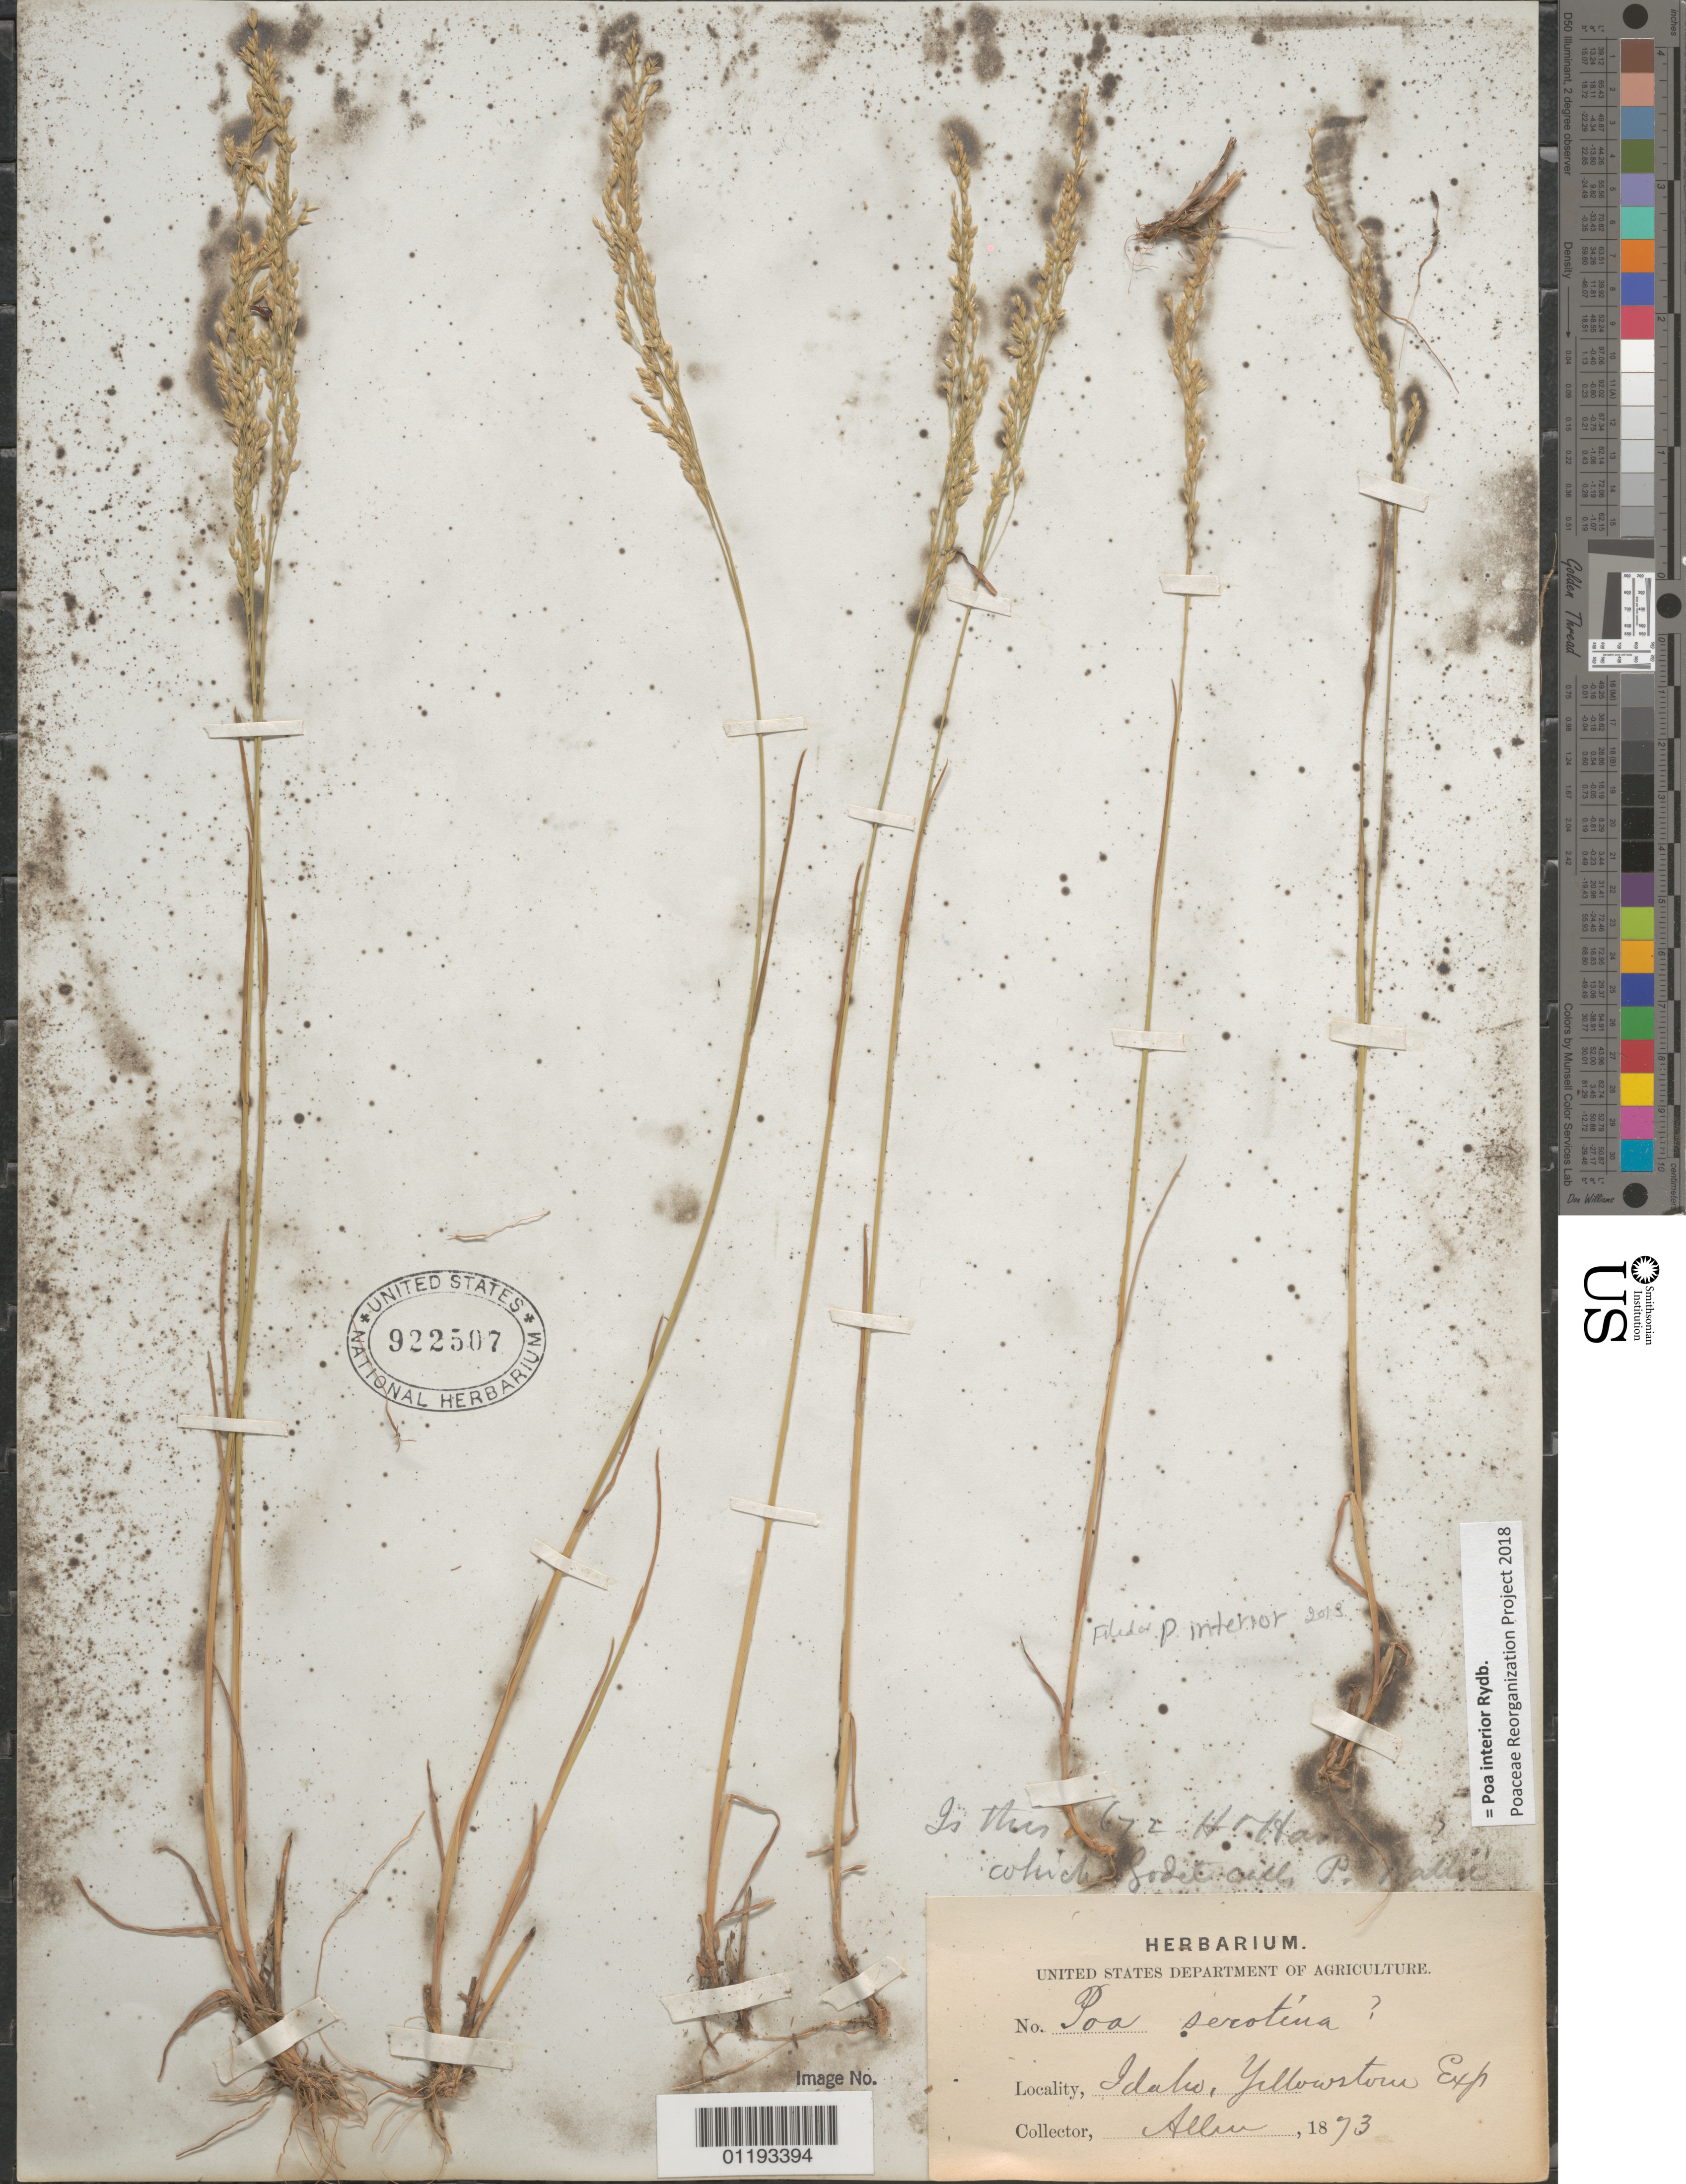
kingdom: Plantae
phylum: Tracheophyta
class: Liliopsida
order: Poales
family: Poaceae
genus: Poa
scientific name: Poa interior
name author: Rydb.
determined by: Poaceae Reorganization Project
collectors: -- Allen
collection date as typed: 1873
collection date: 1873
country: United States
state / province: Idaho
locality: Yellowstone Exp.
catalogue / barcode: US 922507